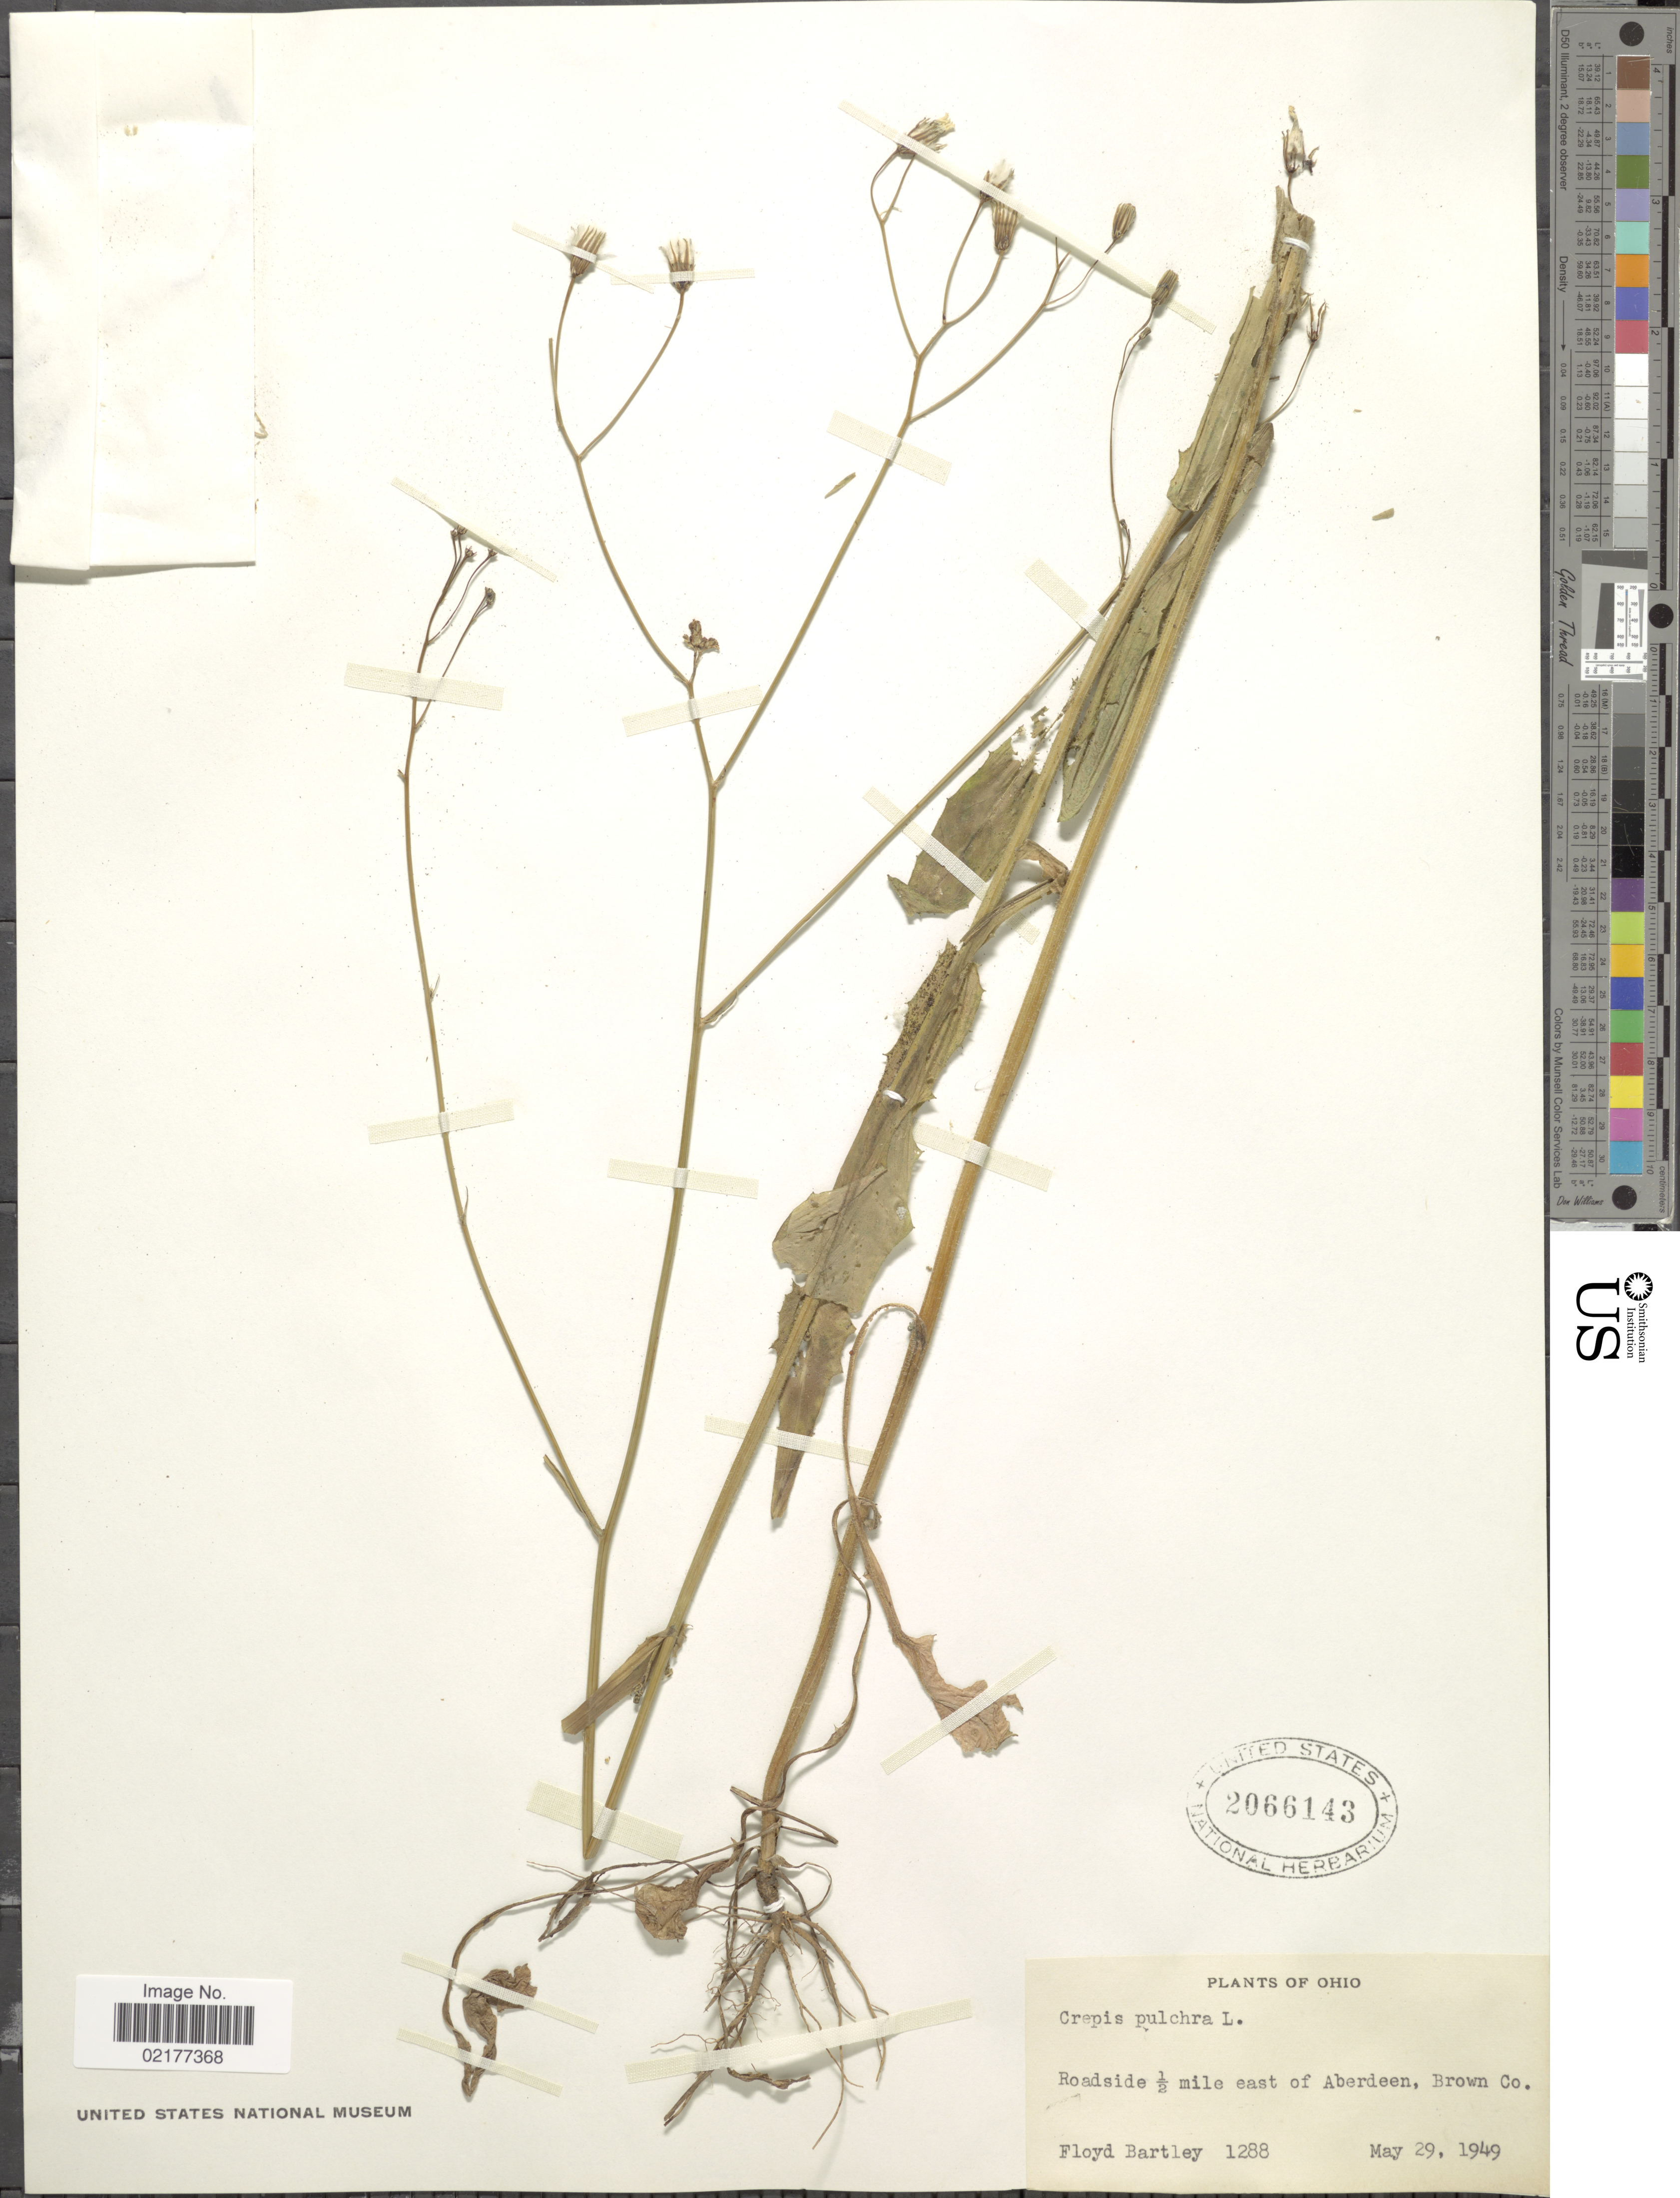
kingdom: Plantae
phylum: Tracheophyta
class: Magnoliopsida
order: Asterales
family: Asteraceae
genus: Crepis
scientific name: Crepis pulchra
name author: L.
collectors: F. Bartley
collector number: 1288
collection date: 1949-05-29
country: United States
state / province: Ohio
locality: Roadside ½ milen east of Aberdeen, Brown Co.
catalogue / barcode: US 2066143